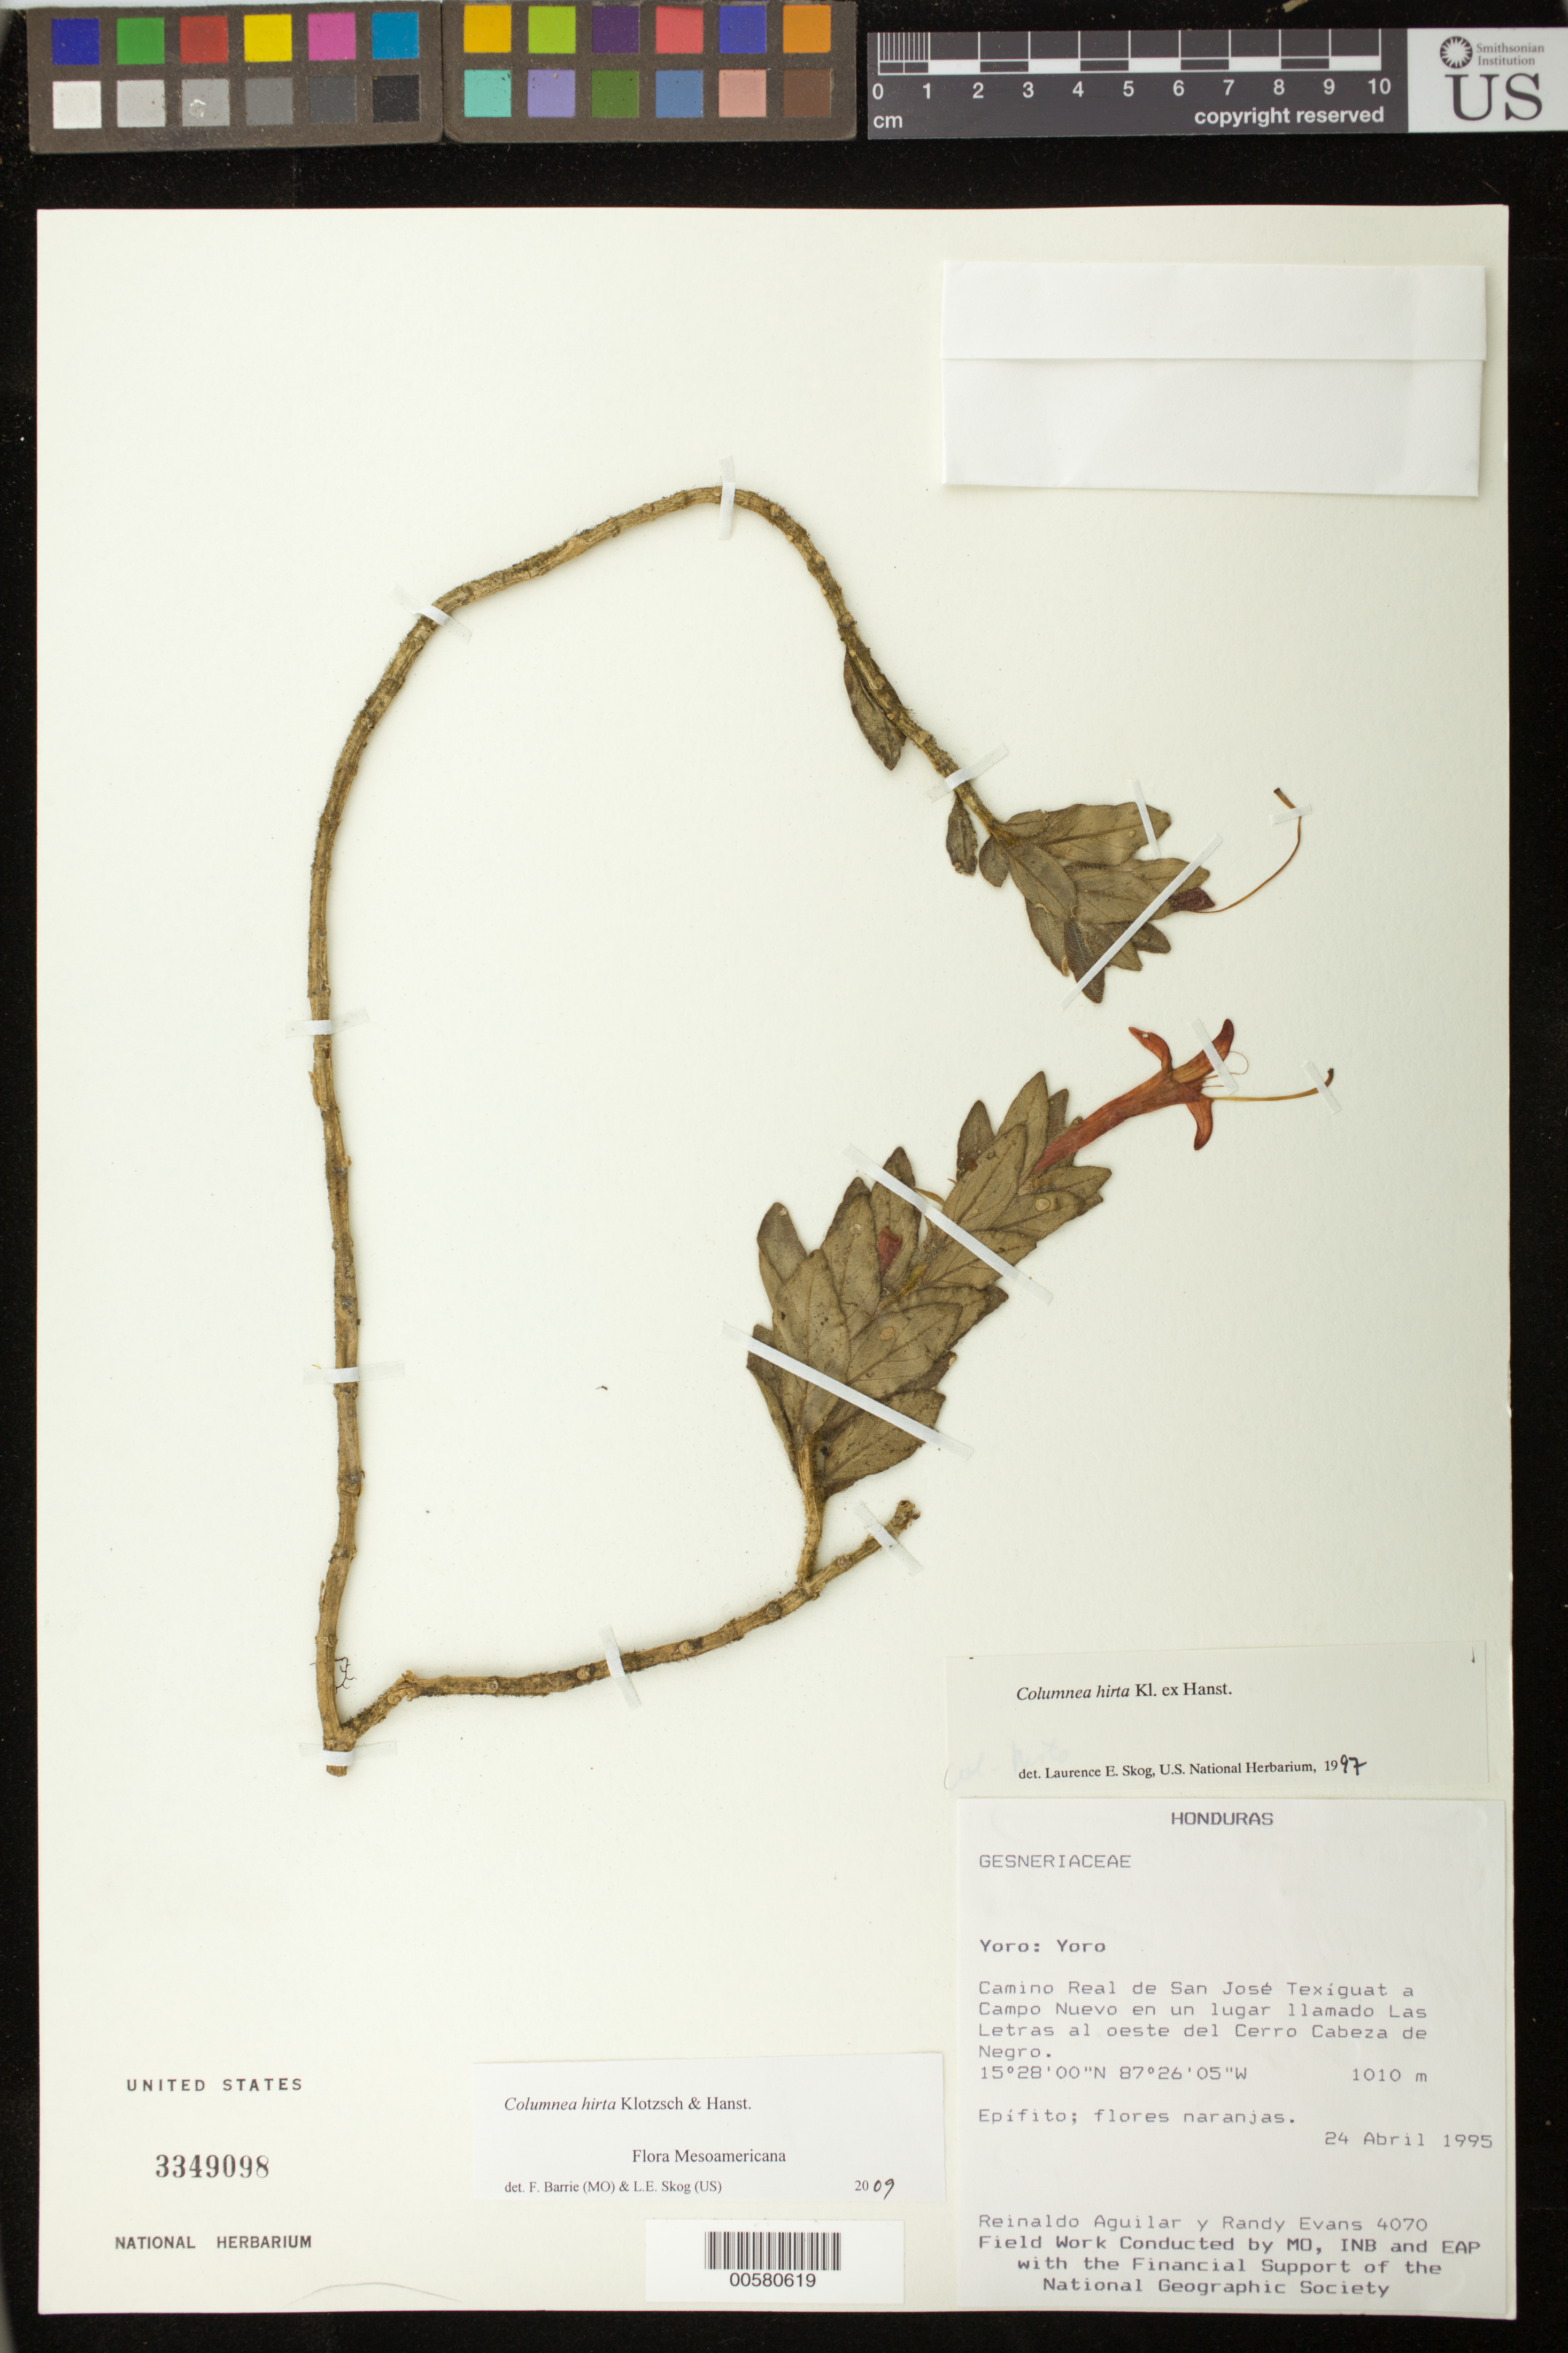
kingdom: Plantae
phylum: Tracheophyta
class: Magnoliopsida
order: Lamiales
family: Gesneriaceae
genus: Columnea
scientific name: Columnea hirta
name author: Klotzsch & Hanst.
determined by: Skog, Laurence E.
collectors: R. Aguilar & R. Evans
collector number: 4070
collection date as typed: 24 Apr 1995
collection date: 1995-04-24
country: Honduras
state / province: Yoro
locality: Yoro: Camino Real de San José Texíguat a Campo Nuevo en un lugar llamado Las Letras al oeste del Cerro Cabeza de Negro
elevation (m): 1010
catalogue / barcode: US 3349098